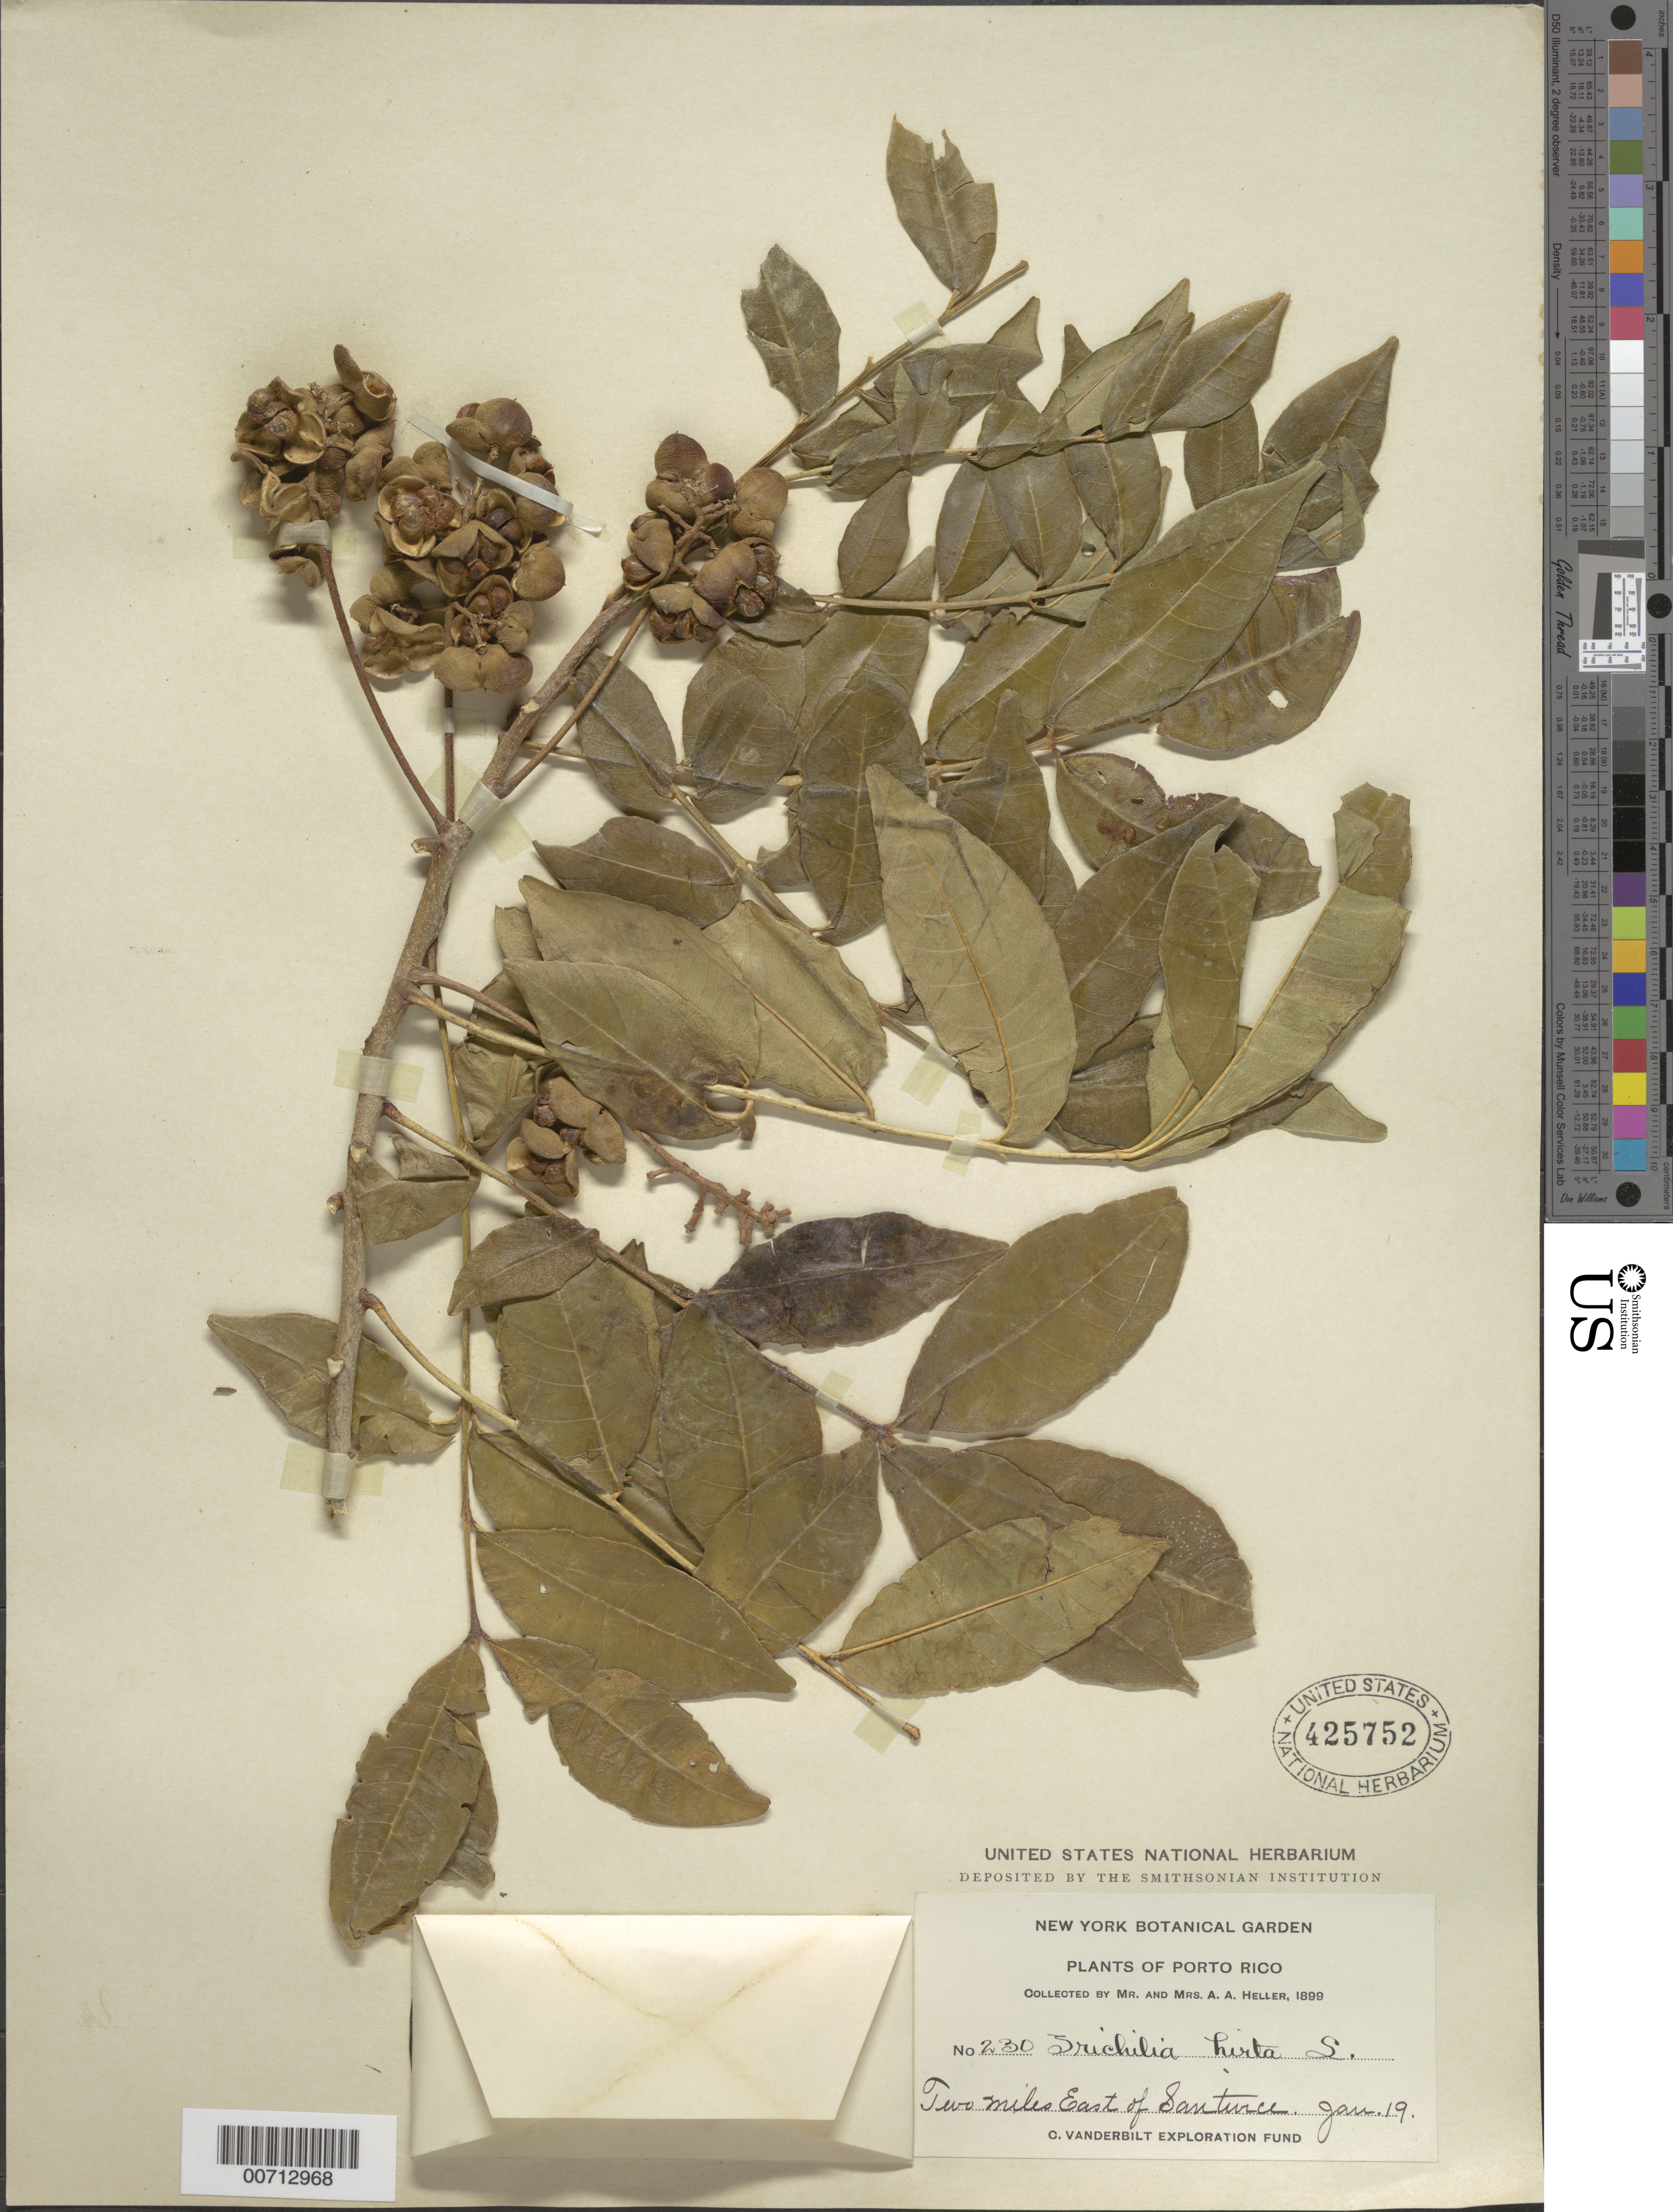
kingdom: Plantae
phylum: Tracheophyta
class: Magnoliopsida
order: Sapindales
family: Meliaceae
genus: Trichilia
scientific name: Trichilia hirta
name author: L.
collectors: A. A. Heller & -- Heller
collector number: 230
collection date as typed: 19 Jan 1899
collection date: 1899-01-19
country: Puerto Rico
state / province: Santurce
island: Greater Antilles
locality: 2 mi E of Santurce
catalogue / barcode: US 425752